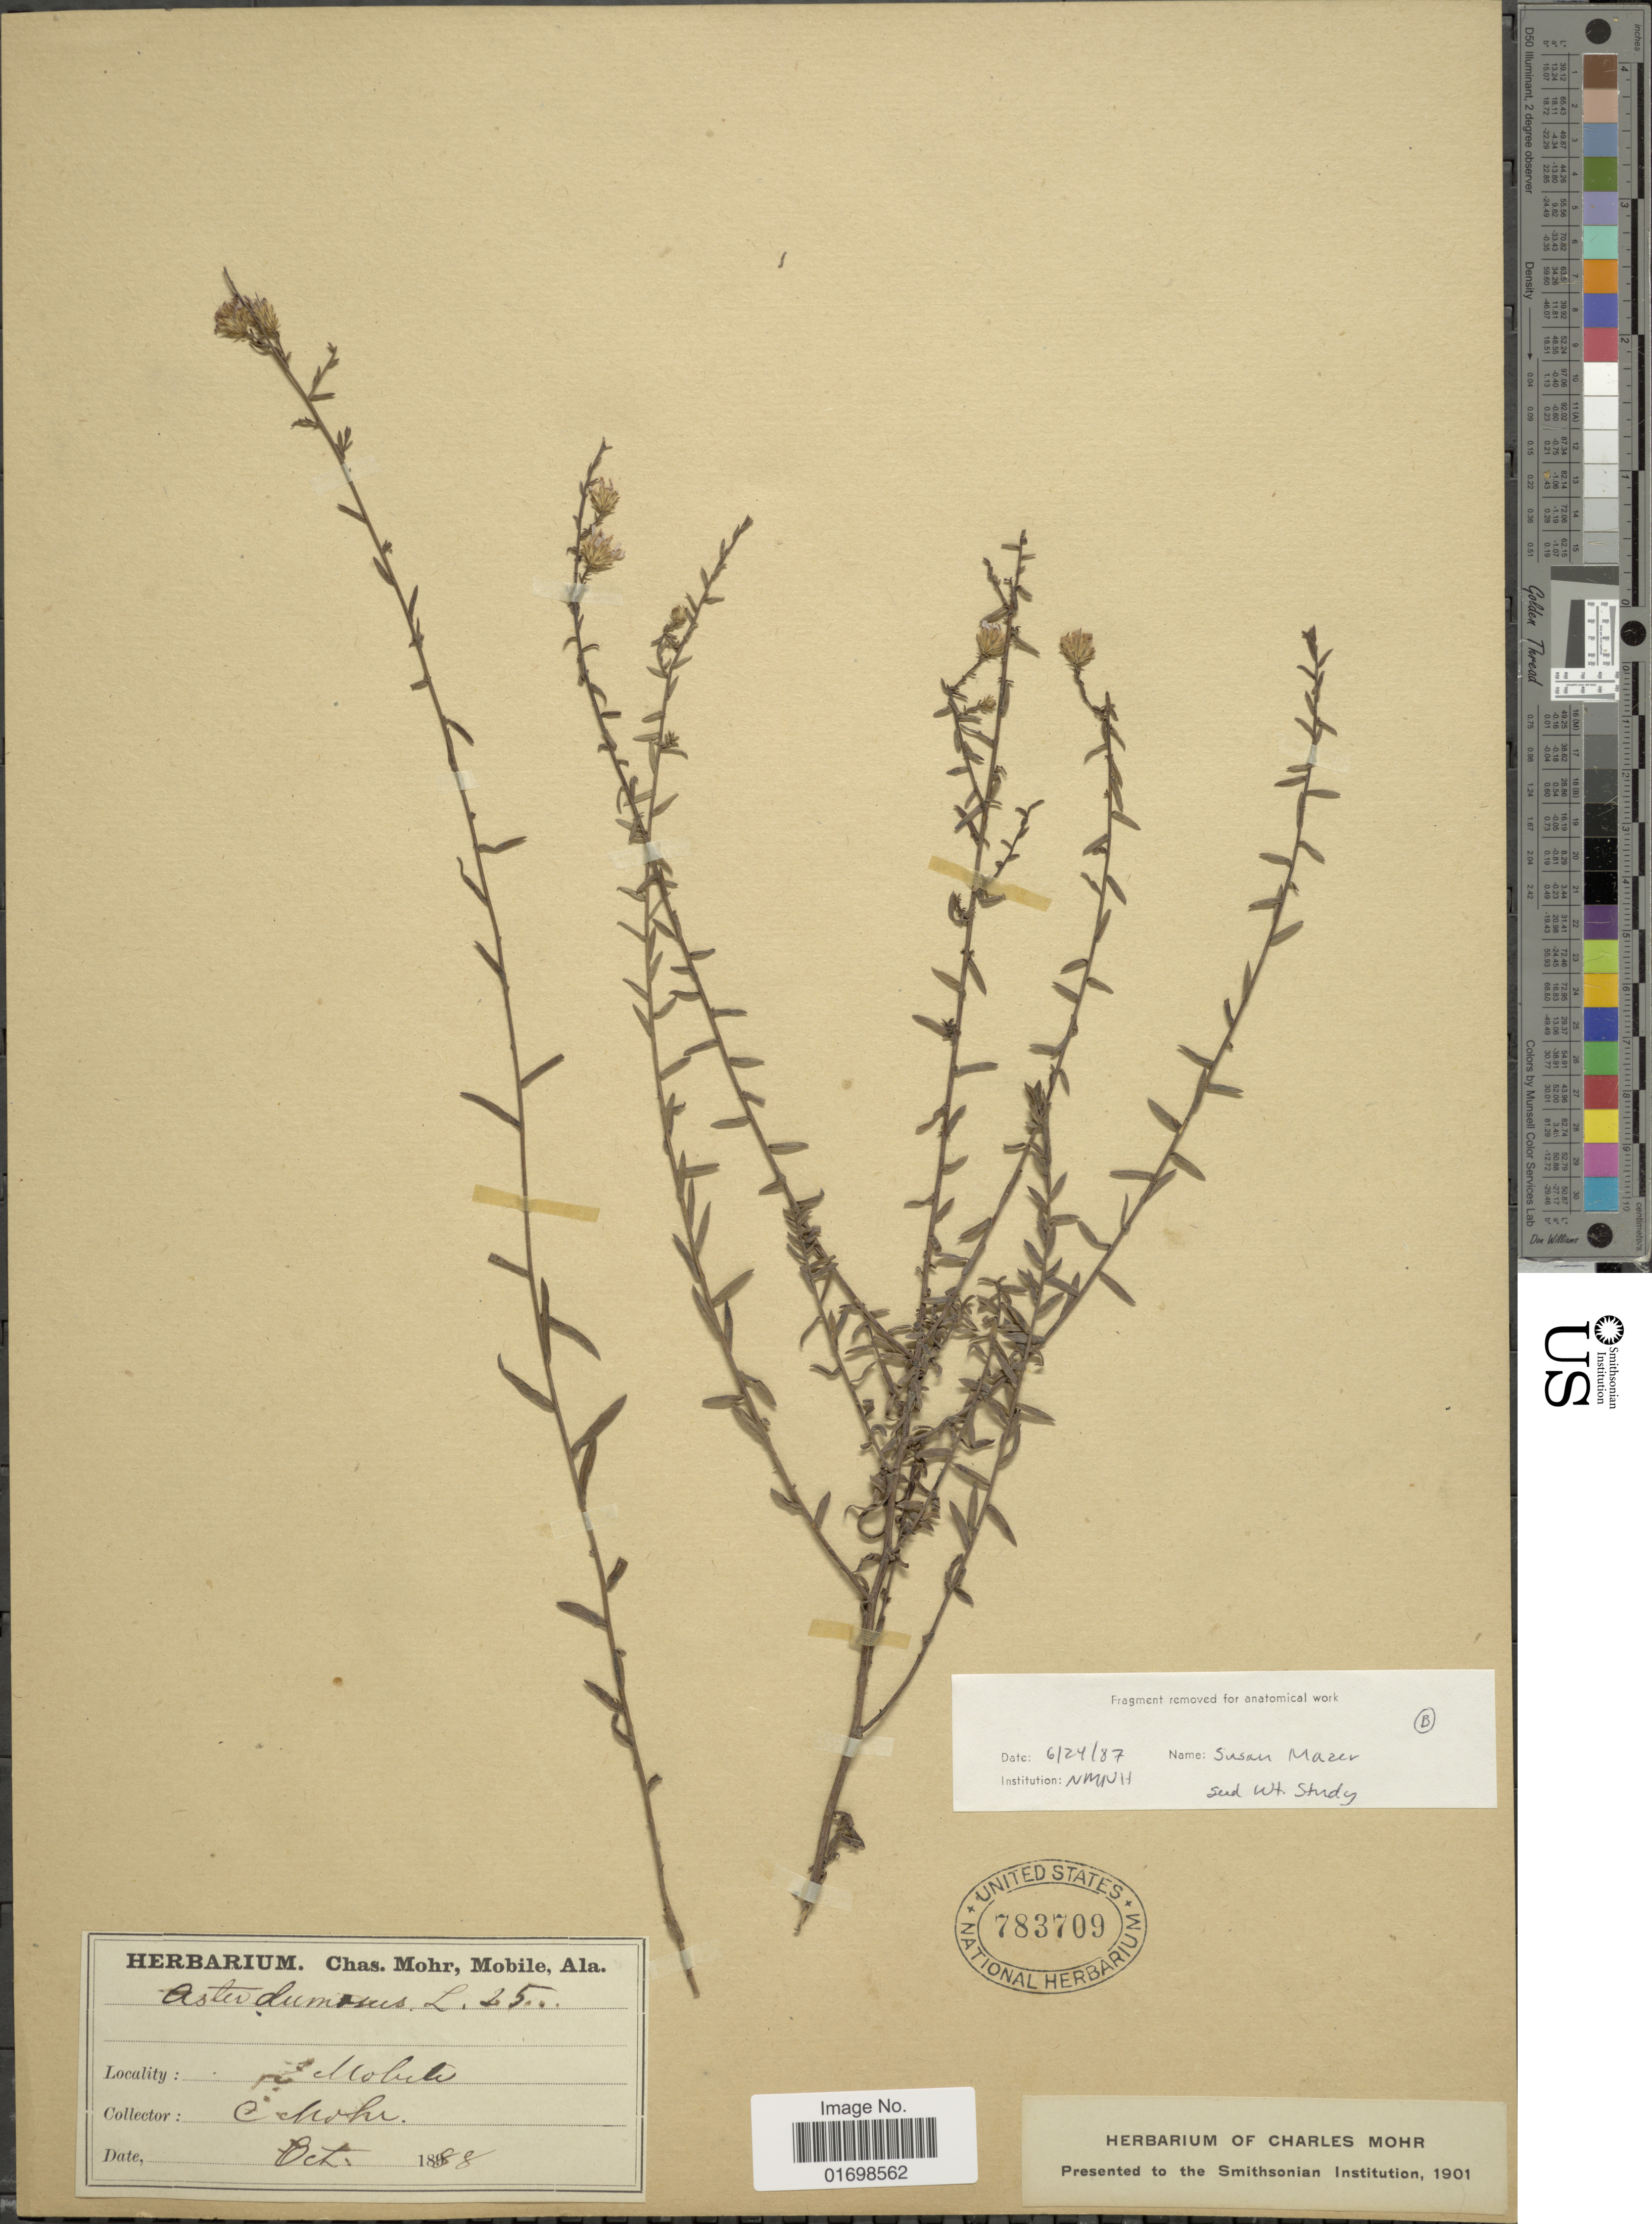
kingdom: Plantae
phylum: Tracheophyta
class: Magnoliopsida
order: Asterales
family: Asteraceae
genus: Symphyotrichum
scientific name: Symphyotrichum dumosum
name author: (L.) G.L. Nesom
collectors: Mohr, C. T. (herbarium)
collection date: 1888-10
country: United States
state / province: Alabama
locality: Mobile.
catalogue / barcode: US 783709